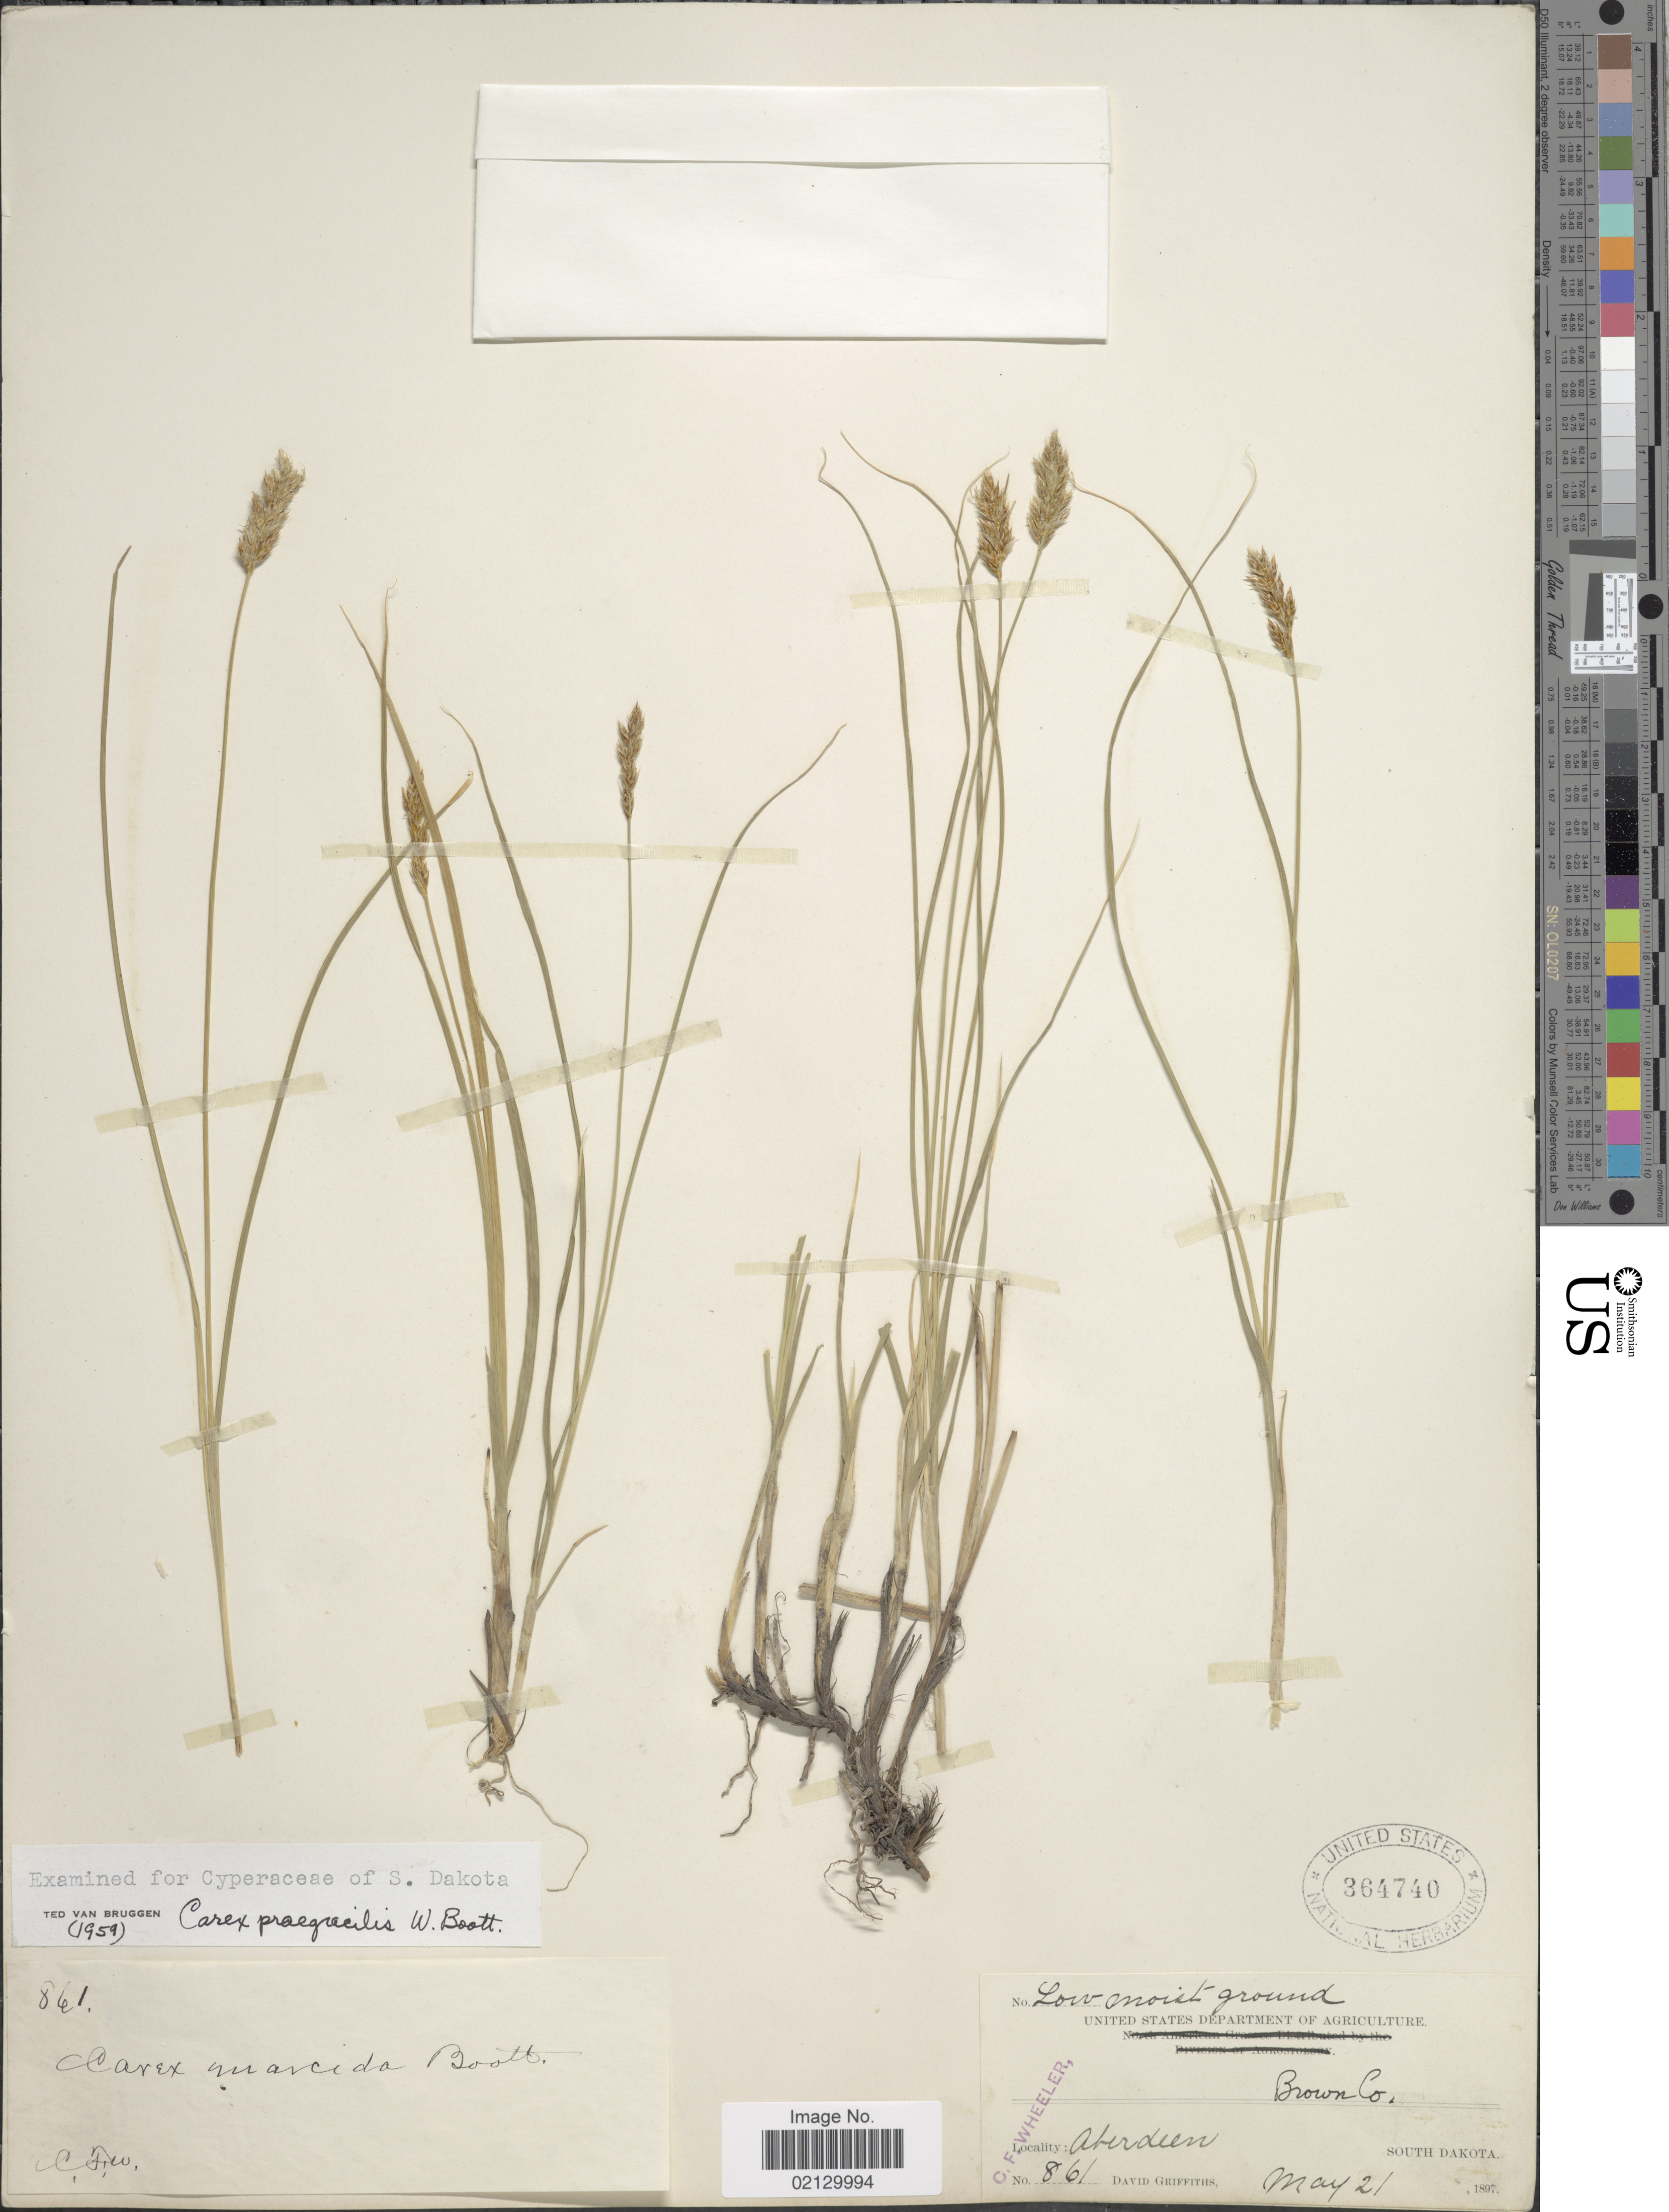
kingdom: Plantae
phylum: Tracheophyta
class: Liliopsida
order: Poales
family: Cyperaceae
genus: Carex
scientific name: Carex praegracilis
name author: W. Boott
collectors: D. Griffiths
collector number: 861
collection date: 1897-05-21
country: United States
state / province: South Dakota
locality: Aberdeen, Brown Co.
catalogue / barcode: US 364740